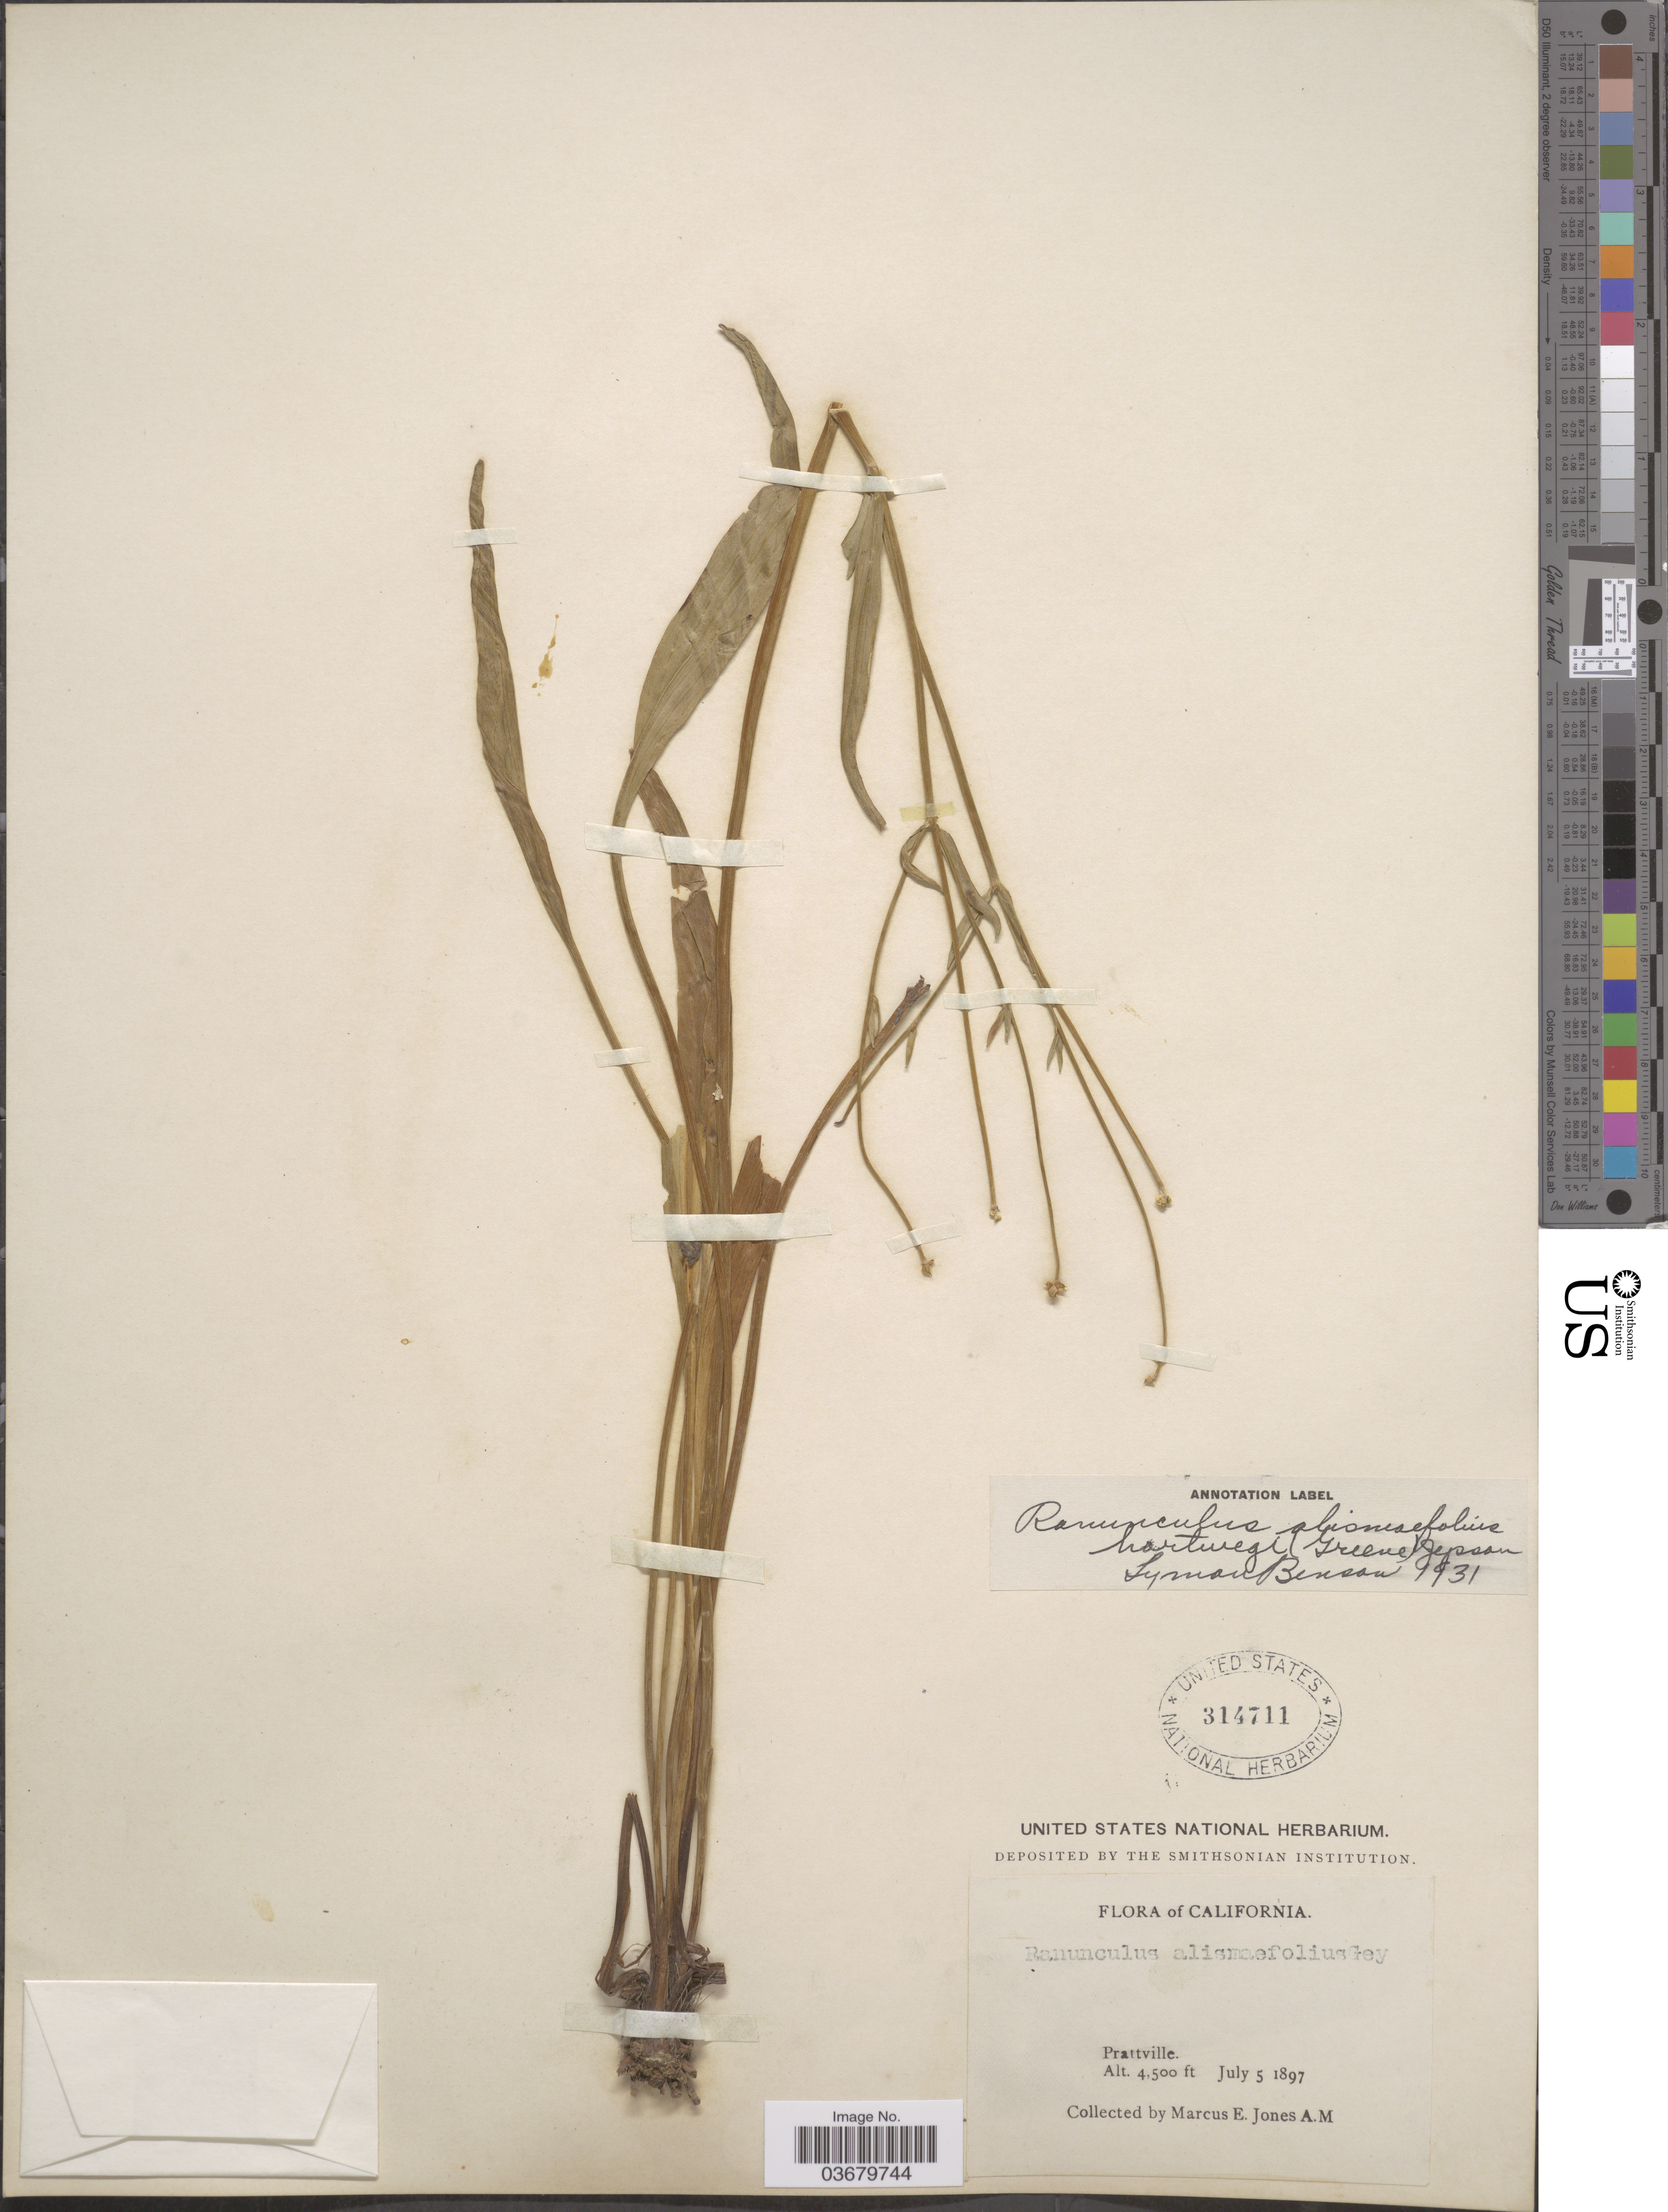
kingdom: Plantae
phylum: Tracheophyta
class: Magnoliopsida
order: Ranunculales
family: Ranunculaceae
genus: Ranunculus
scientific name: Ranunculus alismifolius var. hartwegii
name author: (Greene) Jeps.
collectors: M. E. Jones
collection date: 1897-07-05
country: United States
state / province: California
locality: Prattville.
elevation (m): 1372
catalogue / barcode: US 314711